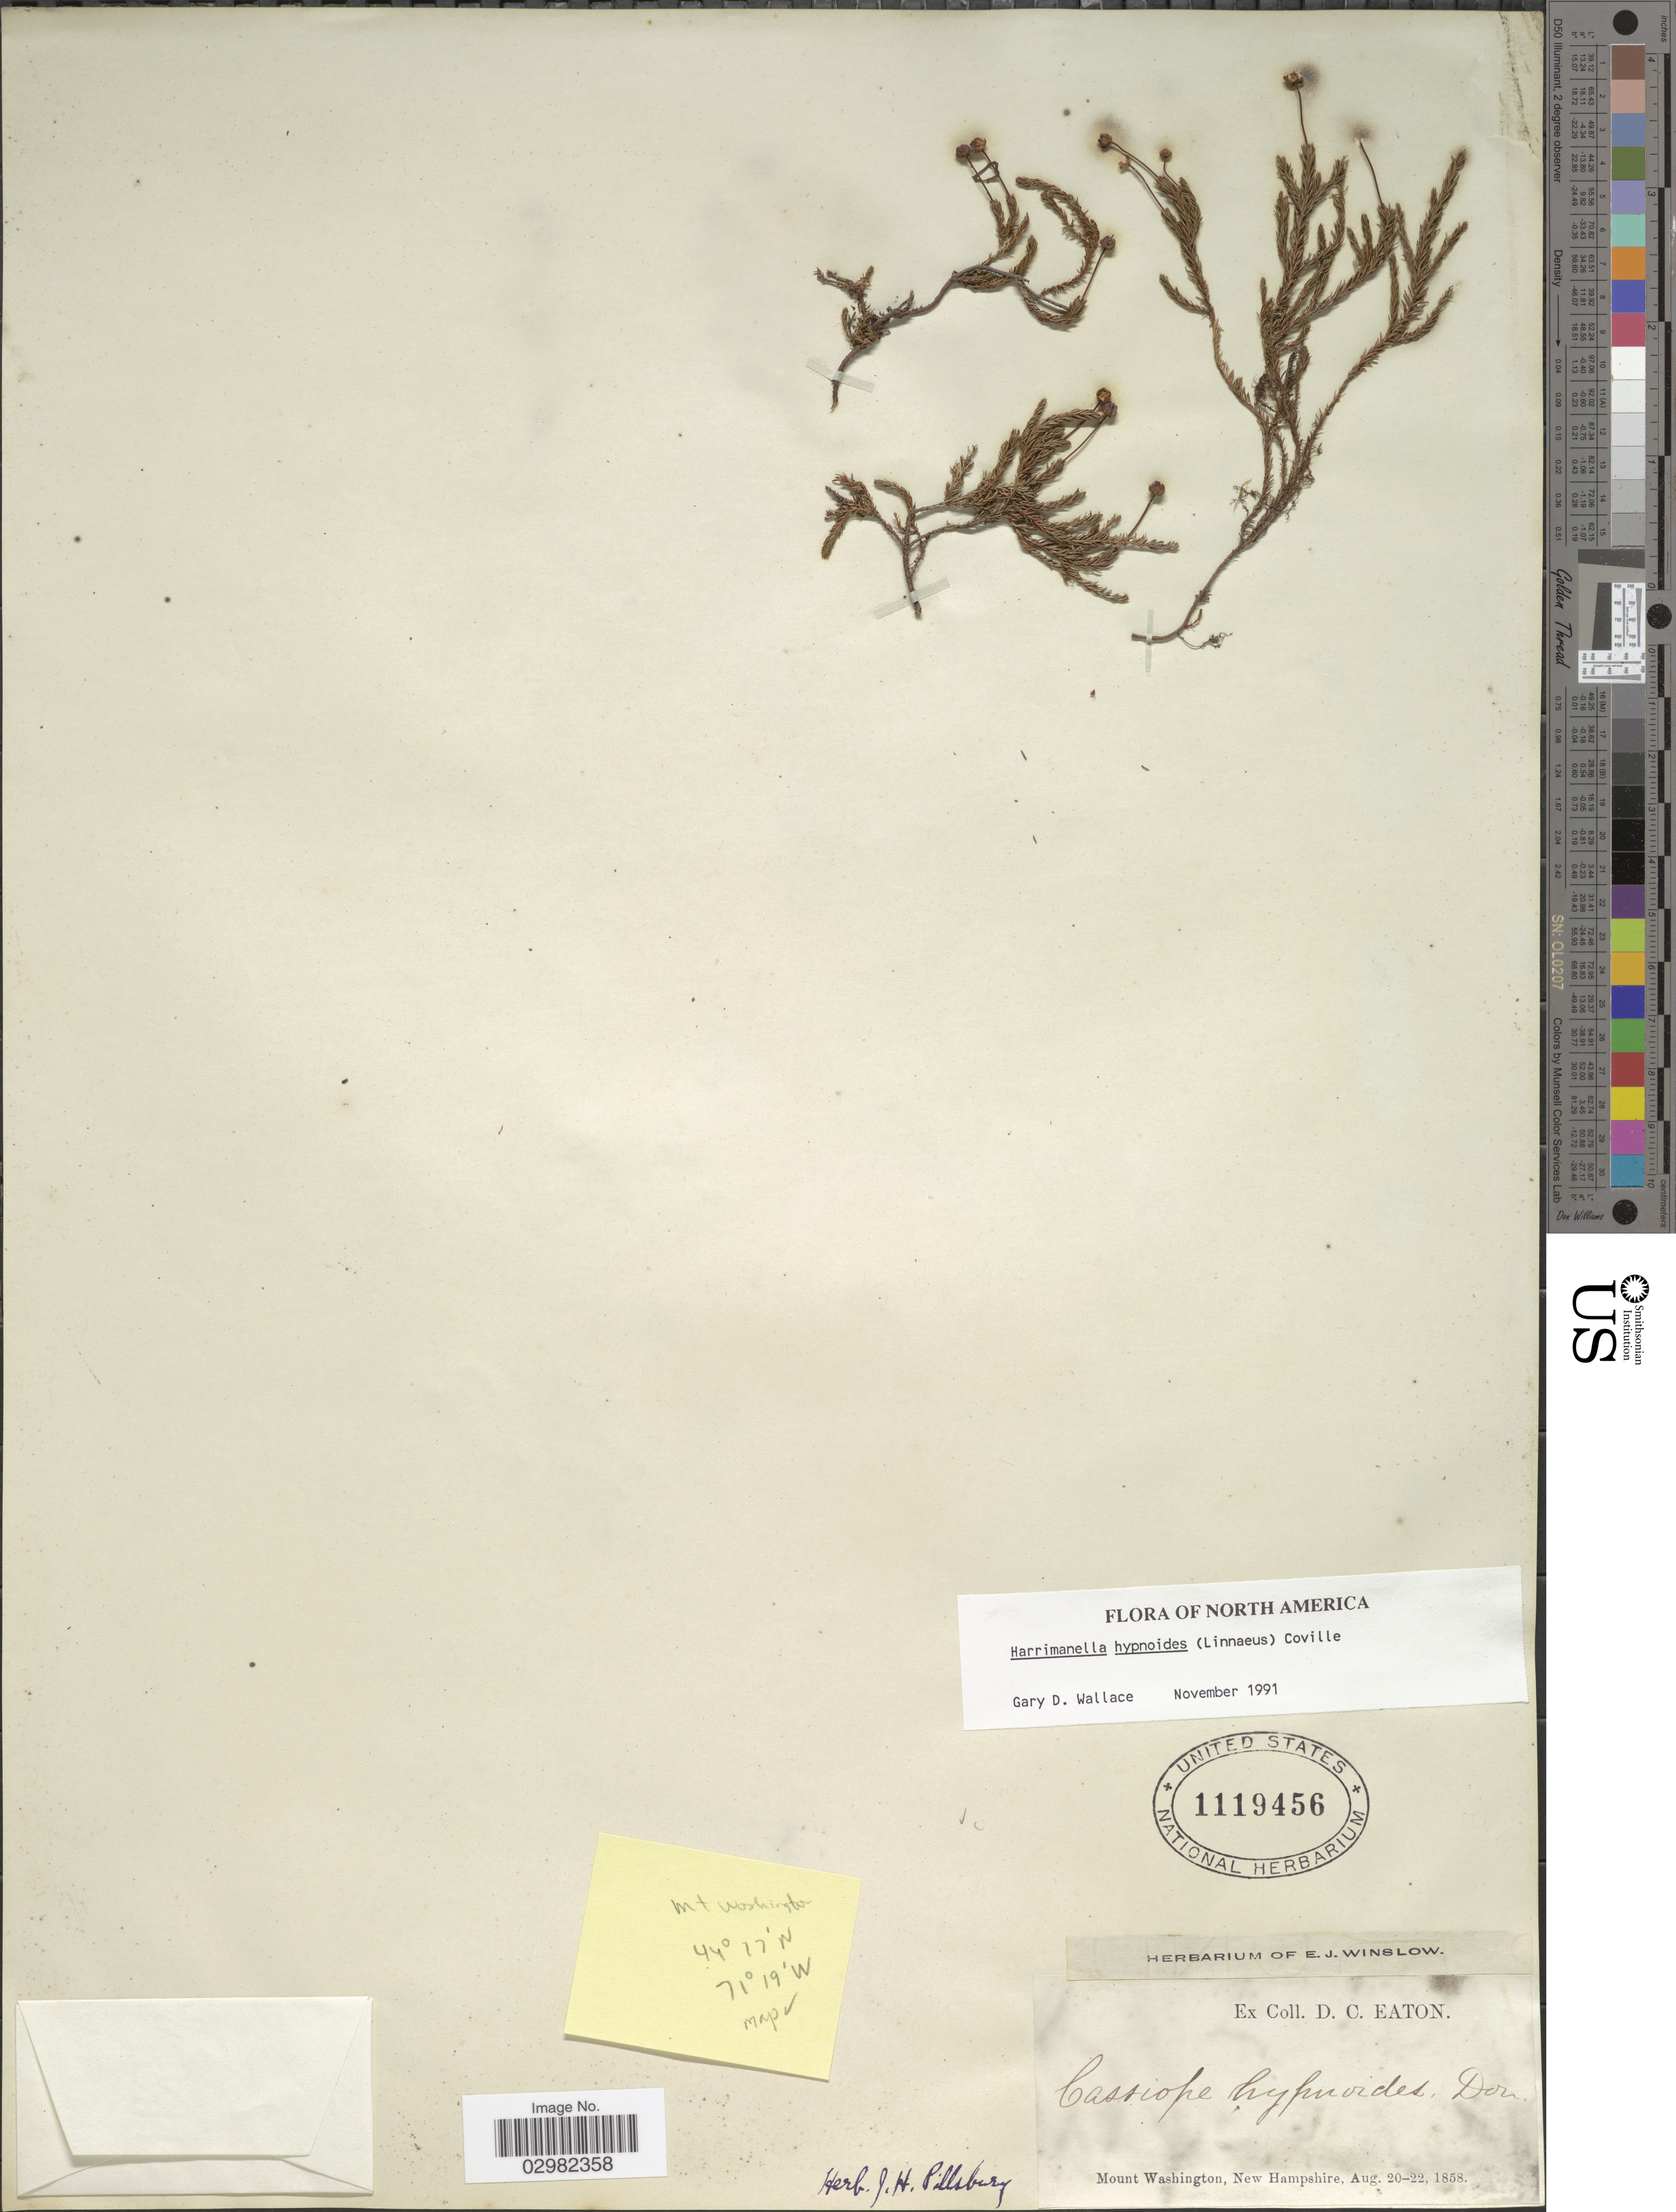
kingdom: Plantae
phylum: Tracheophyta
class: Magnoliopsida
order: Ericales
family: Ericaceae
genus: Harrimanella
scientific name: Harrimanella hypnoides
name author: (L.) Coville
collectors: D. Eaton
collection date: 1858-08-20/1858-08-22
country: United States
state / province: New Hampshire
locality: Mount Washington.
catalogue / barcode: US 1119456